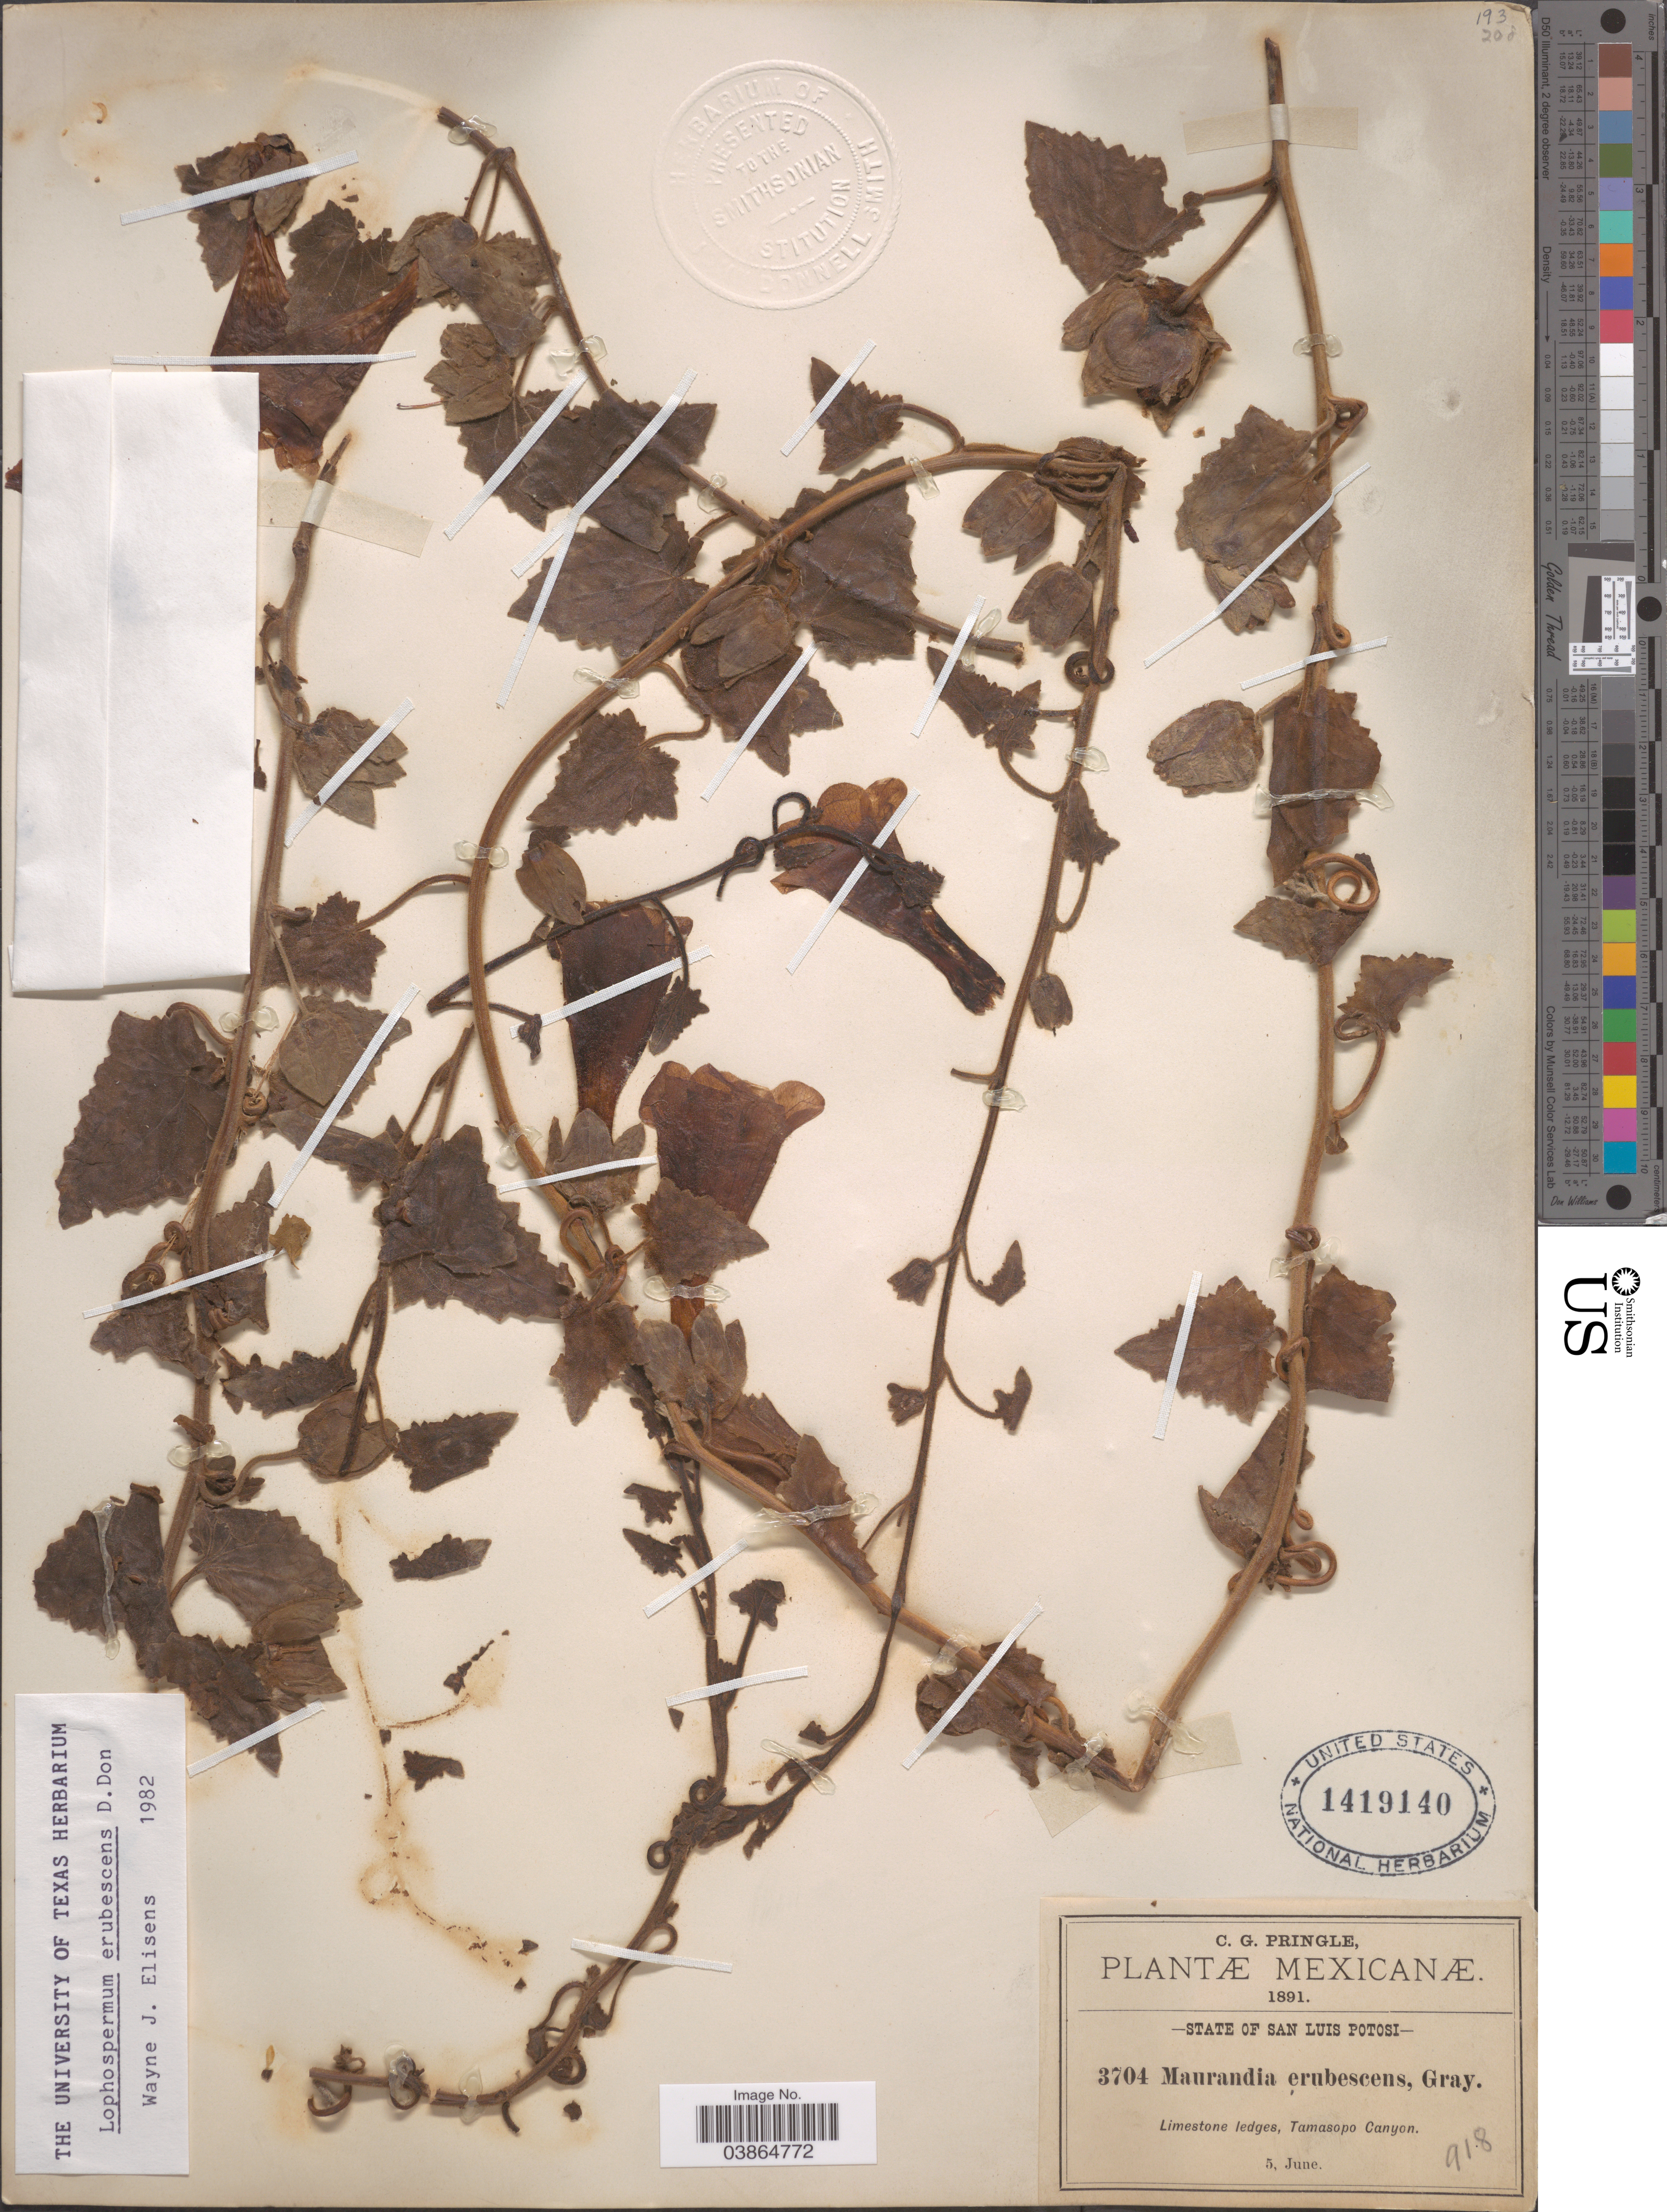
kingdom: Plantae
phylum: Tracheophyta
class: Magnoliopsida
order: Lamiales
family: Plantaginaceae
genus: Maurandya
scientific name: Maurandya erubescens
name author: (D. Don) A. Gray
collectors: C. G. Pringle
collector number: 3704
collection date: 1891-06-05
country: Mexico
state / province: San Luis Potosí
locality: Limestone ledges, Tamasopo Canyon.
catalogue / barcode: US 1419140